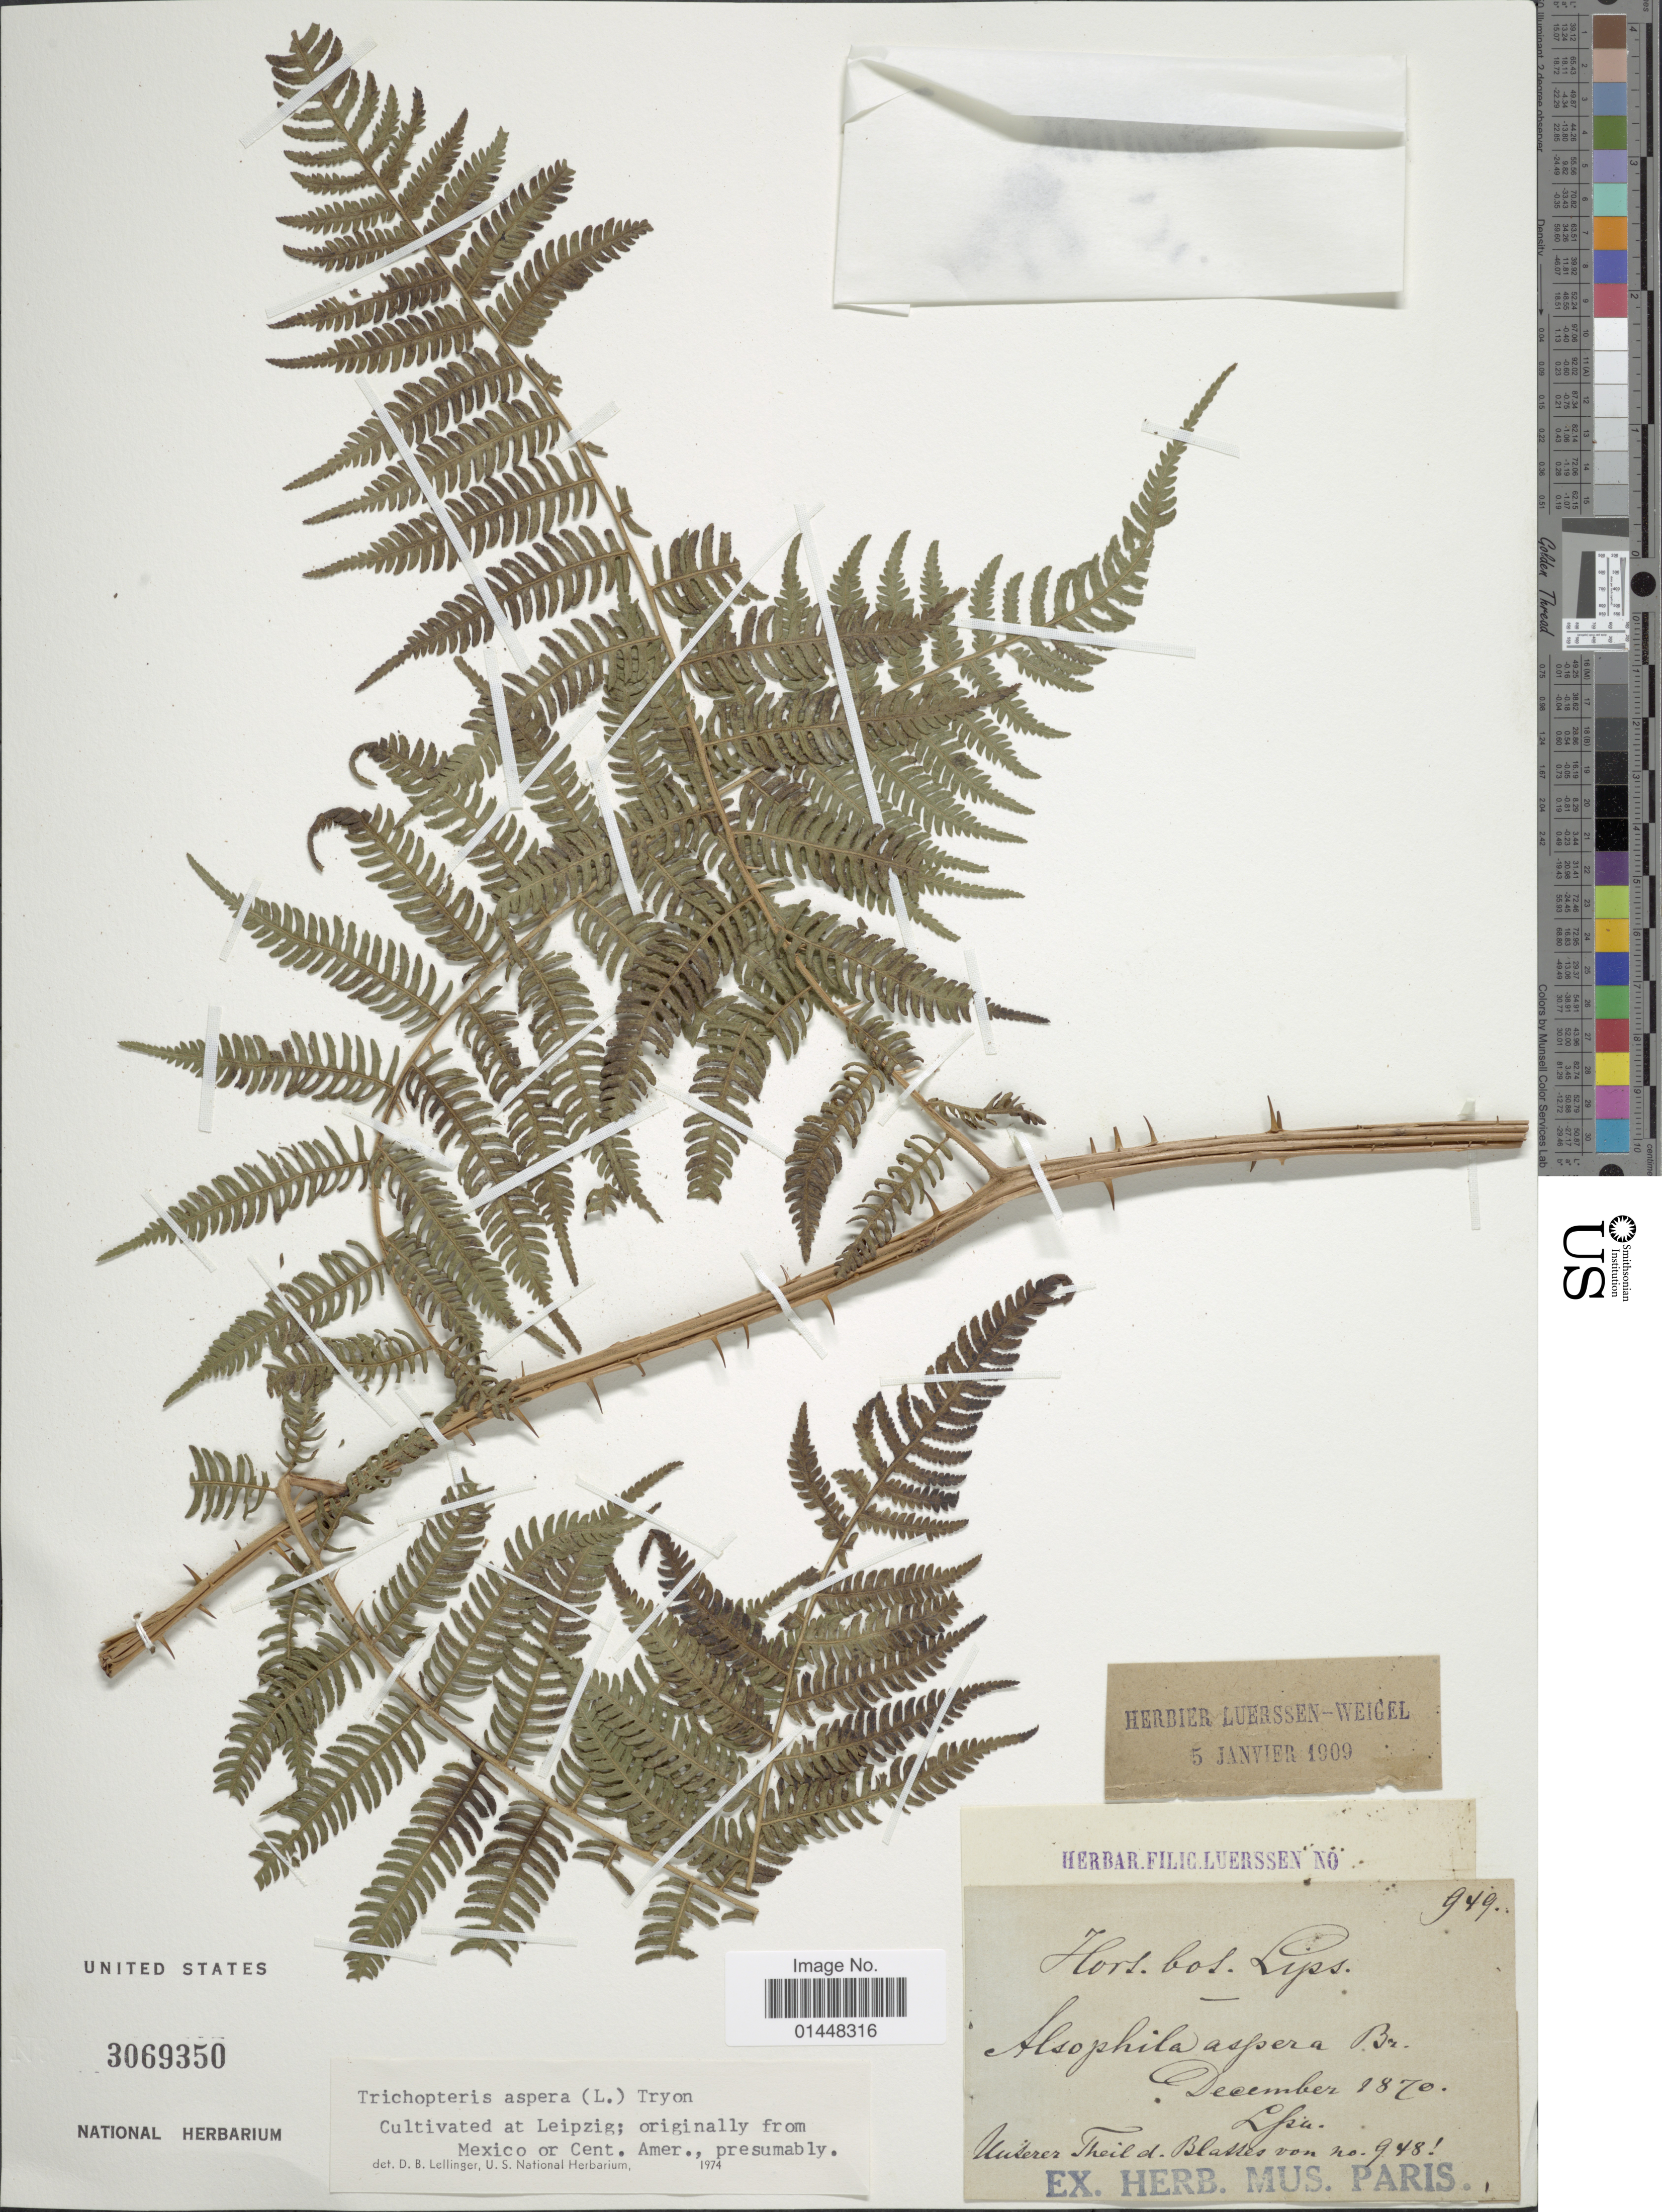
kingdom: Plantae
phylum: Tracheophyta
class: Polypodiopsida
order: Cyatheales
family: Cyatheaceae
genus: Cyathea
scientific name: Cyathea aspera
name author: (L.) Sw.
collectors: ex herb. Mus. Paris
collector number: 948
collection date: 1870-12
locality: Kusterer Theild Blasses von [interpreted]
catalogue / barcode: US 3069350